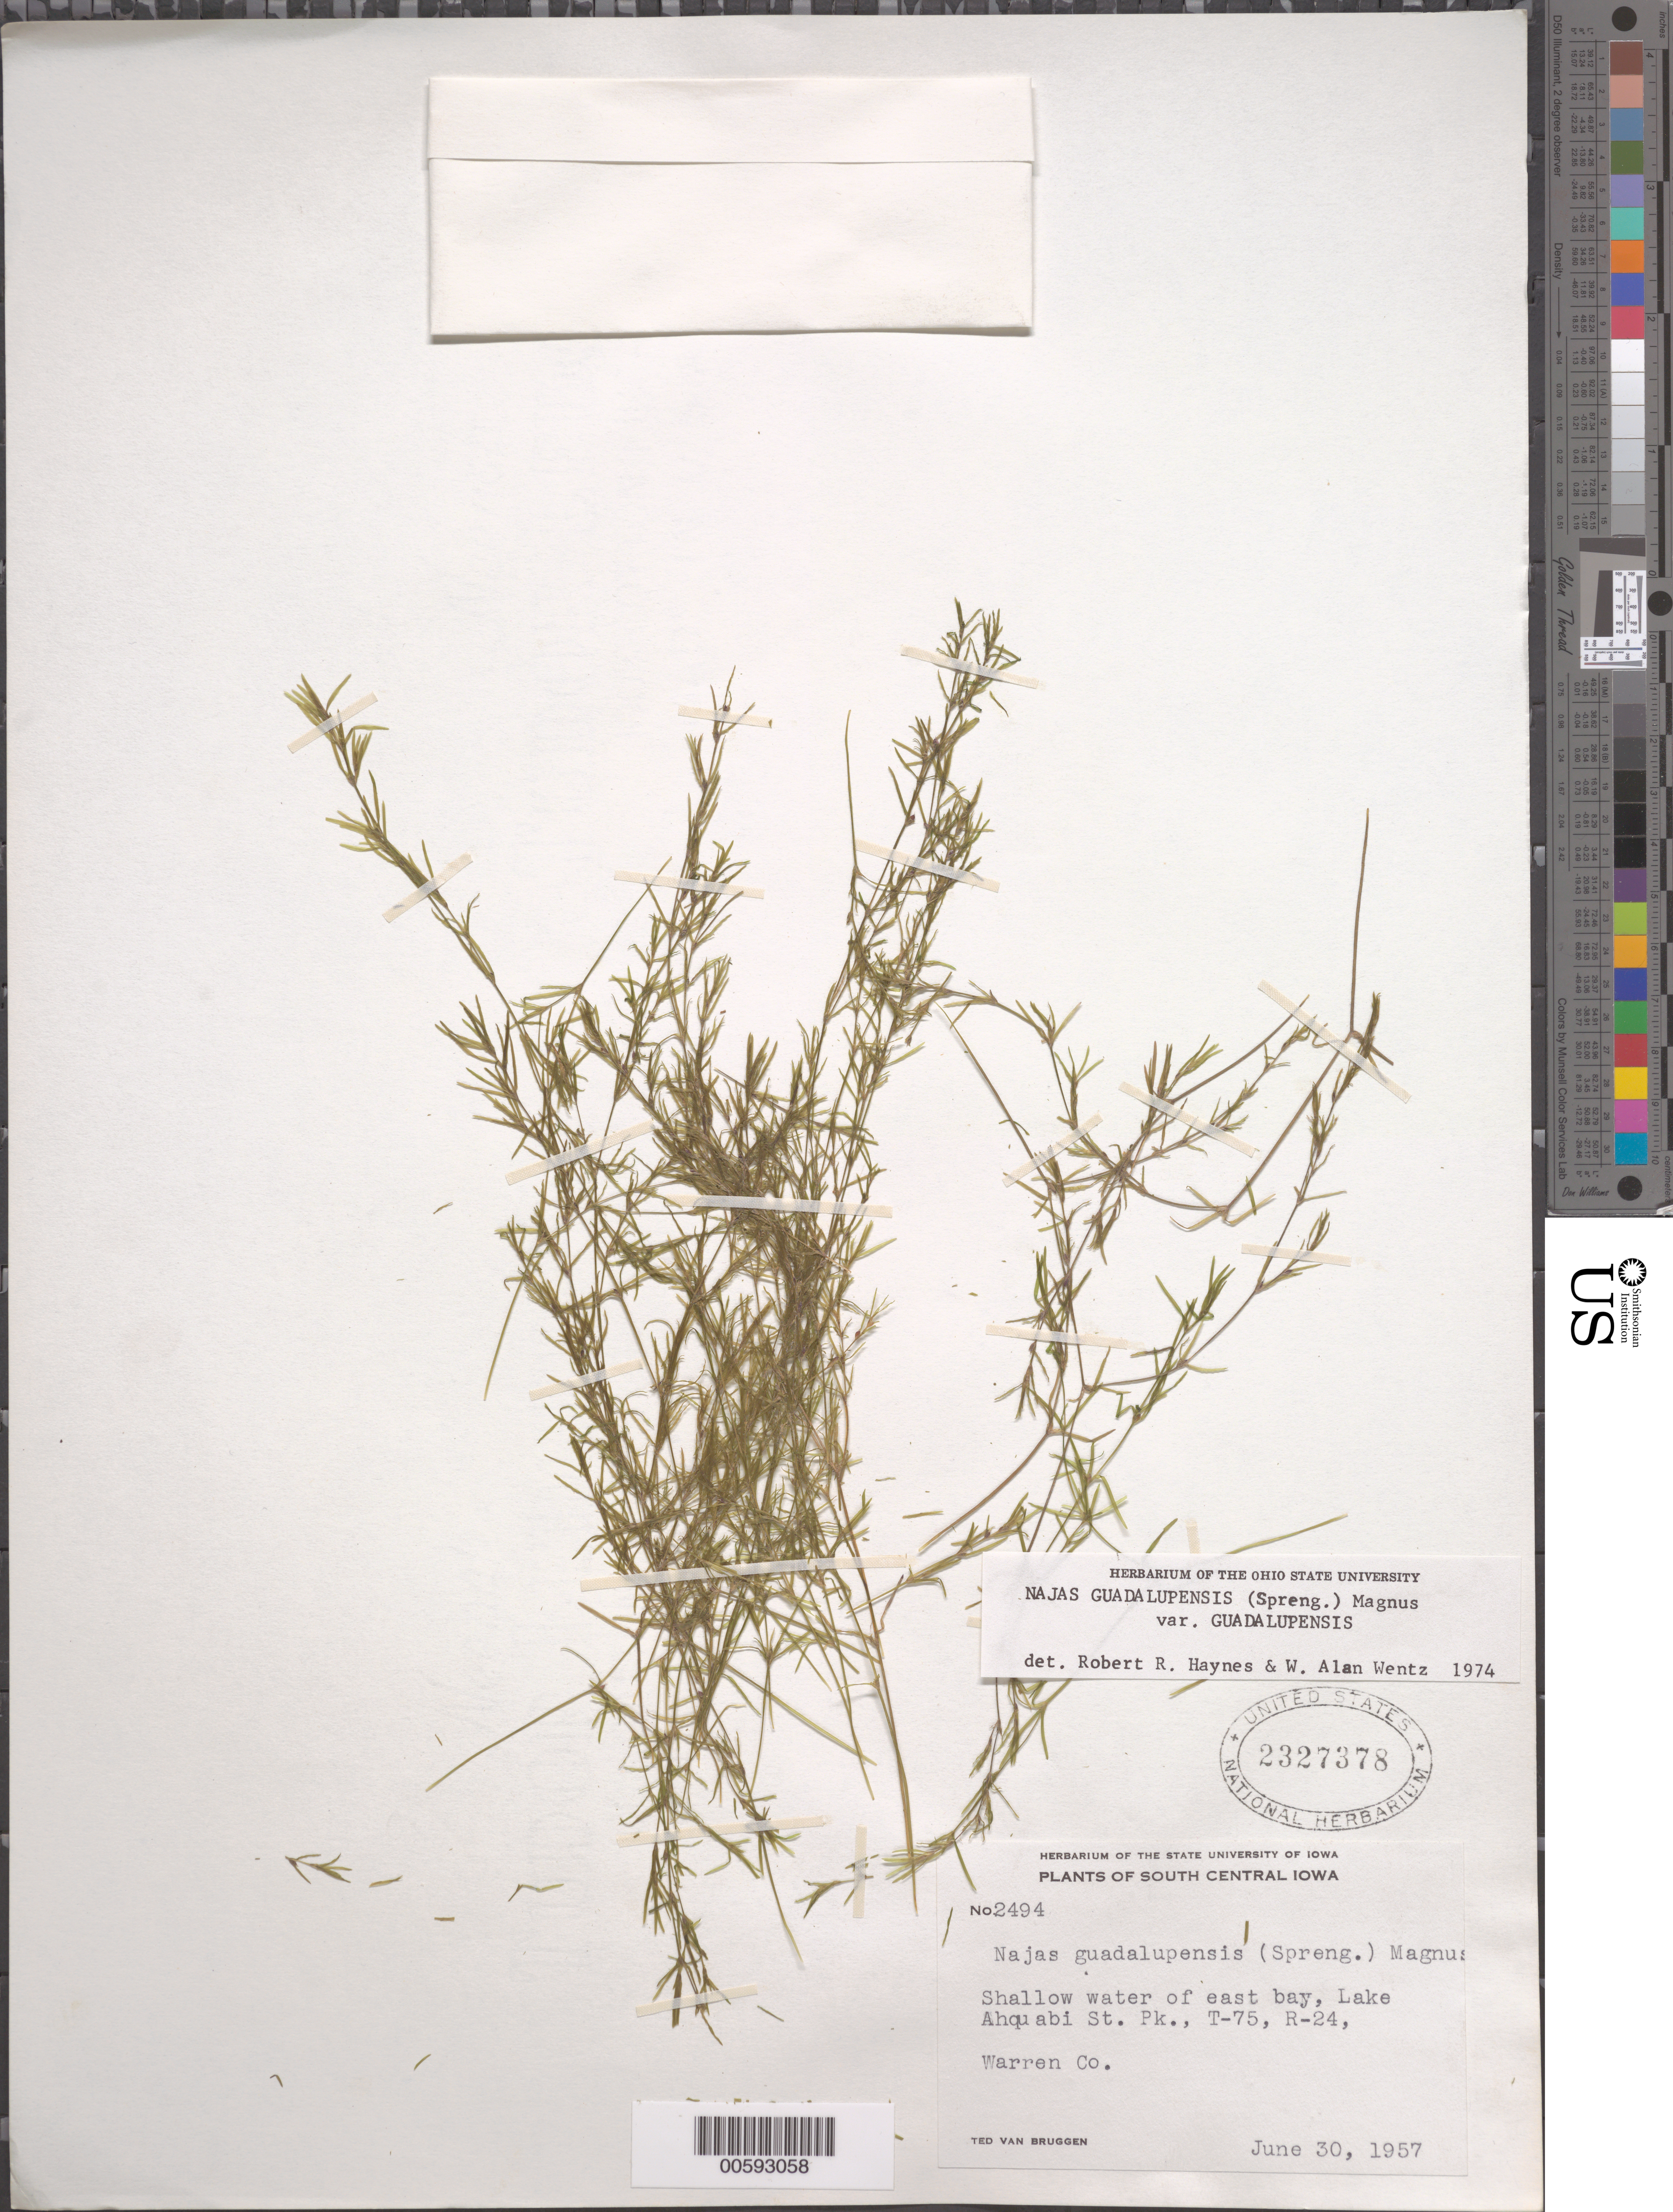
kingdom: Plantae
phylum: Tracheophyta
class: Liliopsida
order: Alismatales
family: Hydrocharitaceae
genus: Najas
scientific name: Najas guadalupensis var. guadalupensis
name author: (Spreng.) Magnus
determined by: Haynes, R. R.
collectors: T. van Bruggen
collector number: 2494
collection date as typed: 30 Jun 1957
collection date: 1957-06-30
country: United States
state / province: Iowa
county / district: Warren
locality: Lake Ahquabi St. Park, T-75, R-24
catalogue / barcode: US 2327378